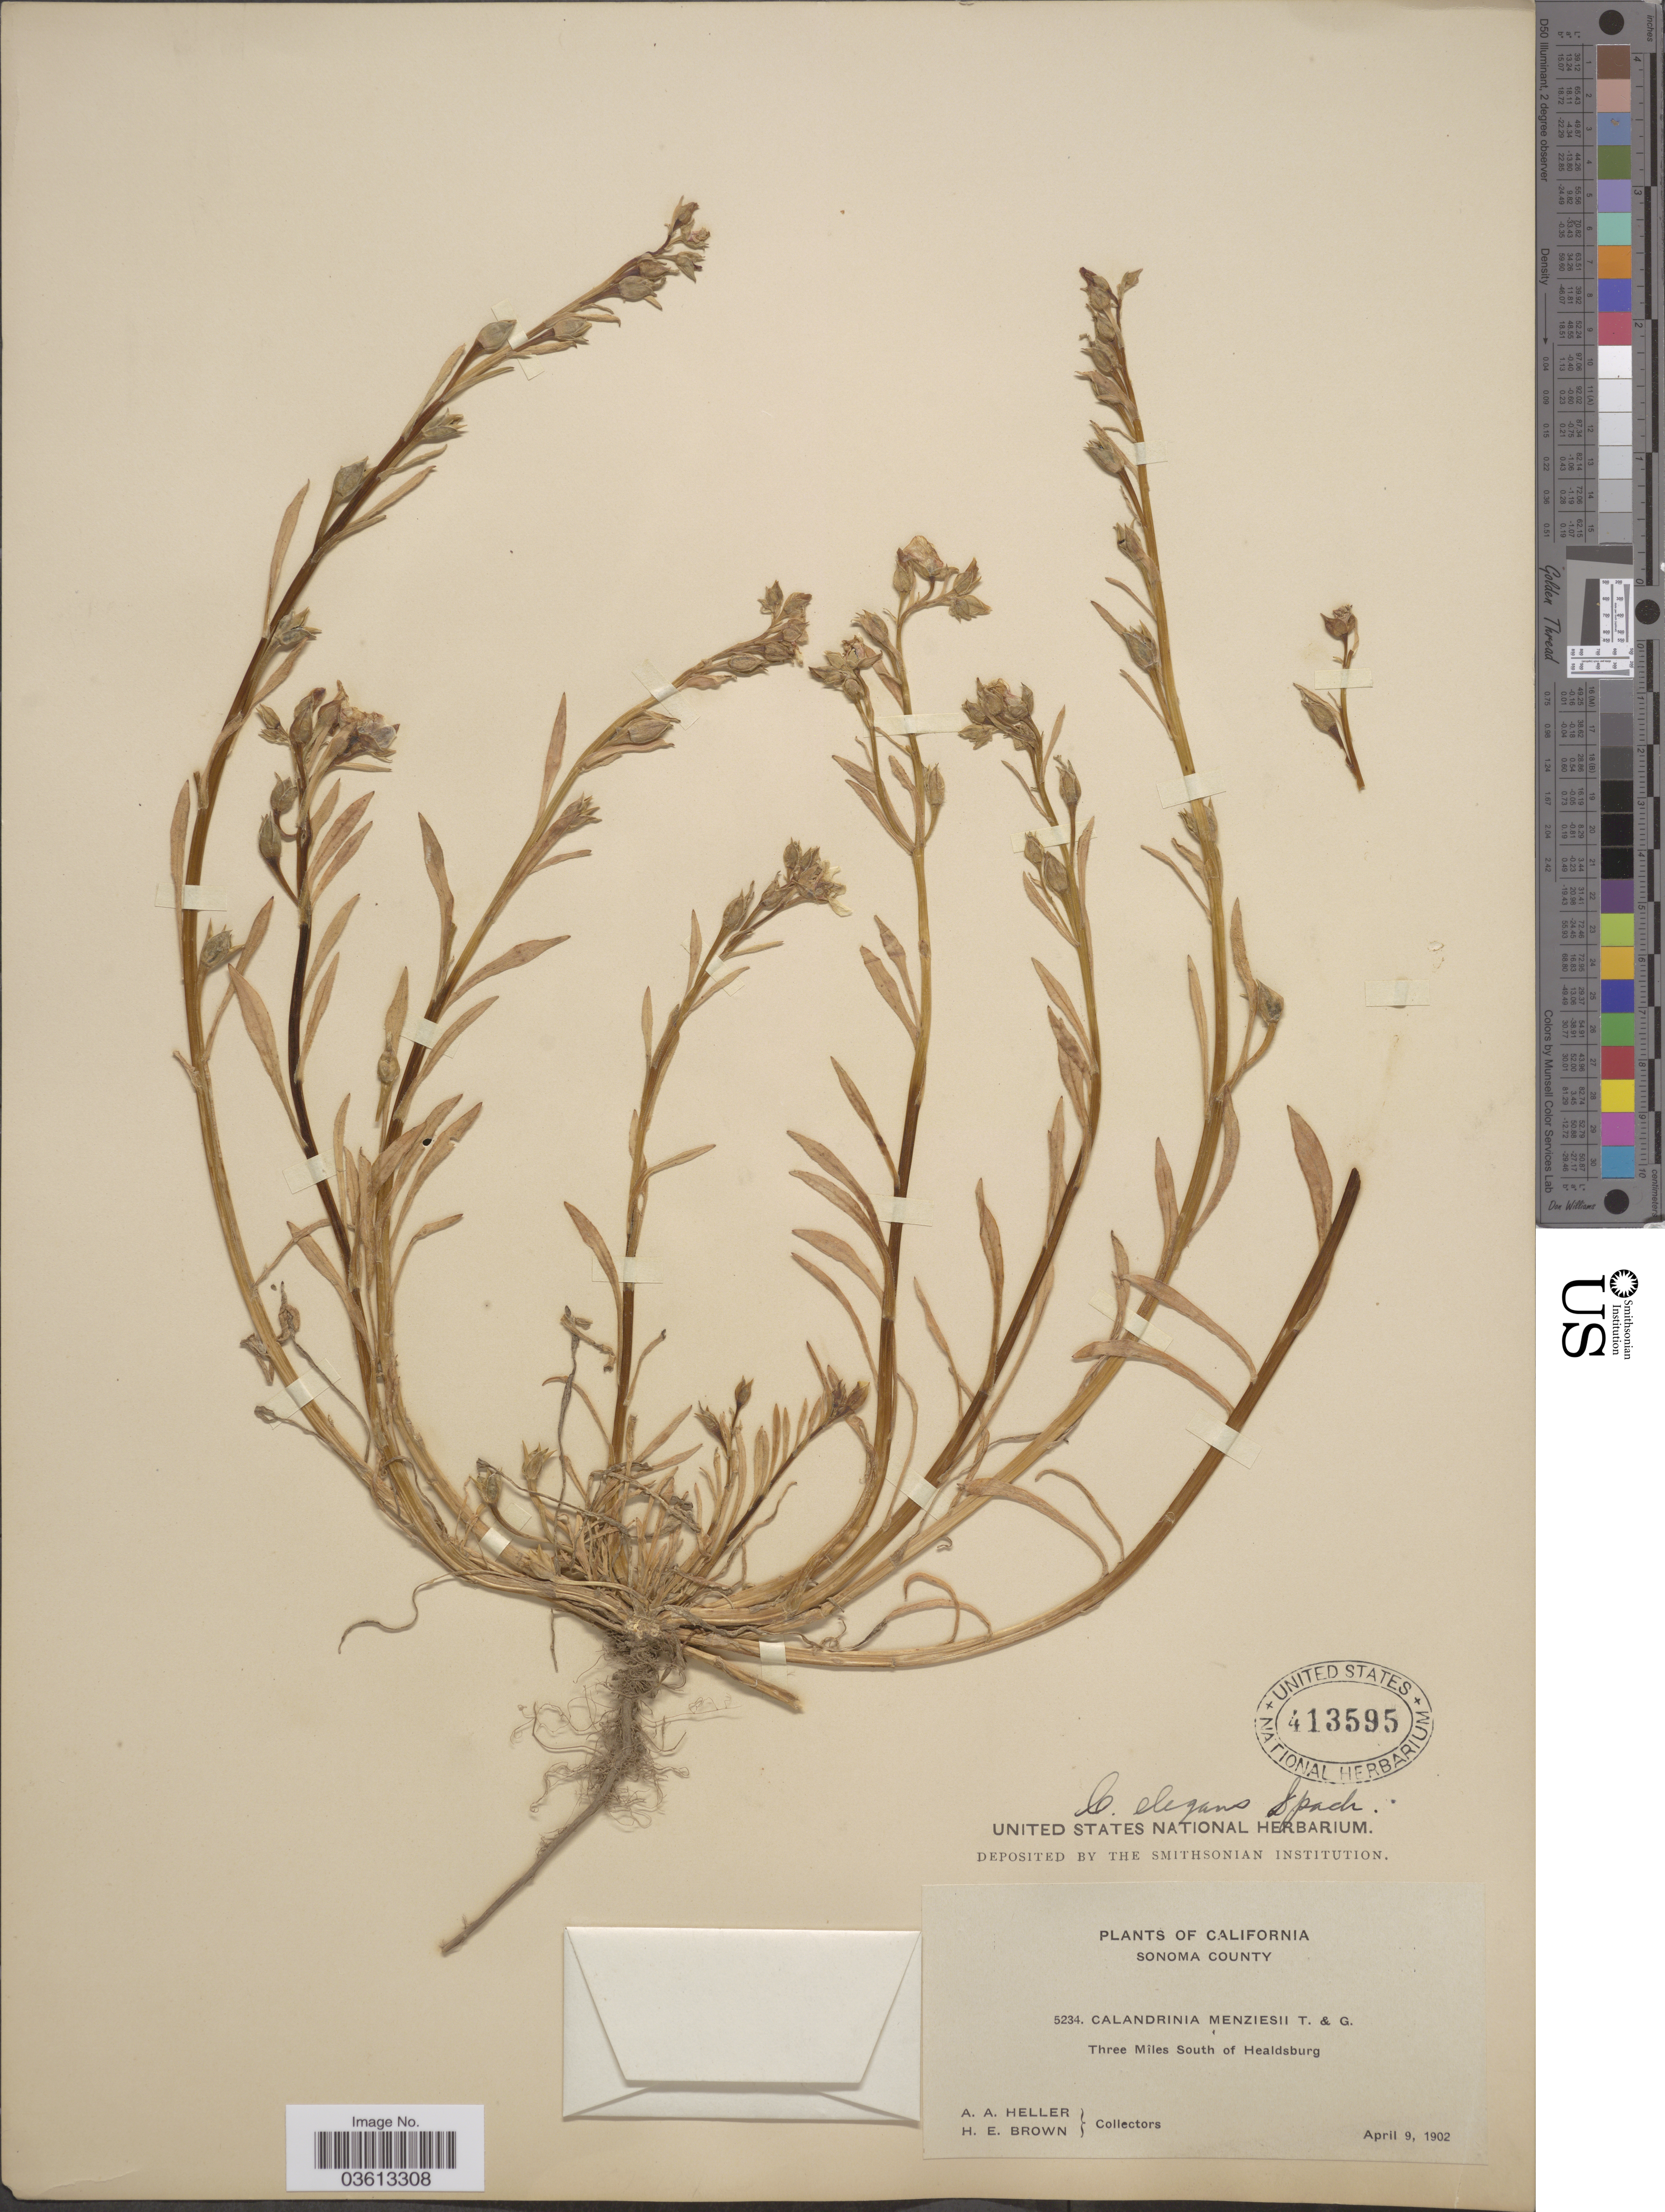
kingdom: Plantae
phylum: Tracheophyta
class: Magnoliopsida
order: Caryophyllales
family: Montiaceae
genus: Calandrinia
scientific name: Calandrinia ciliata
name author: (Ruiz & Pav.) DC.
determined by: Strong, Mark T., (BOT), Smithsonian Institution - National Museum of Natural History (UNITED STATES)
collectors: A. A. Heller & H. E. Brown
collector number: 5234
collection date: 1902-04-09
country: United States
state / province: California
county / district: Sonoma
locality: Sonoma County. Three Miles South of Healdsburg.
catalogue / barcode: US 413595